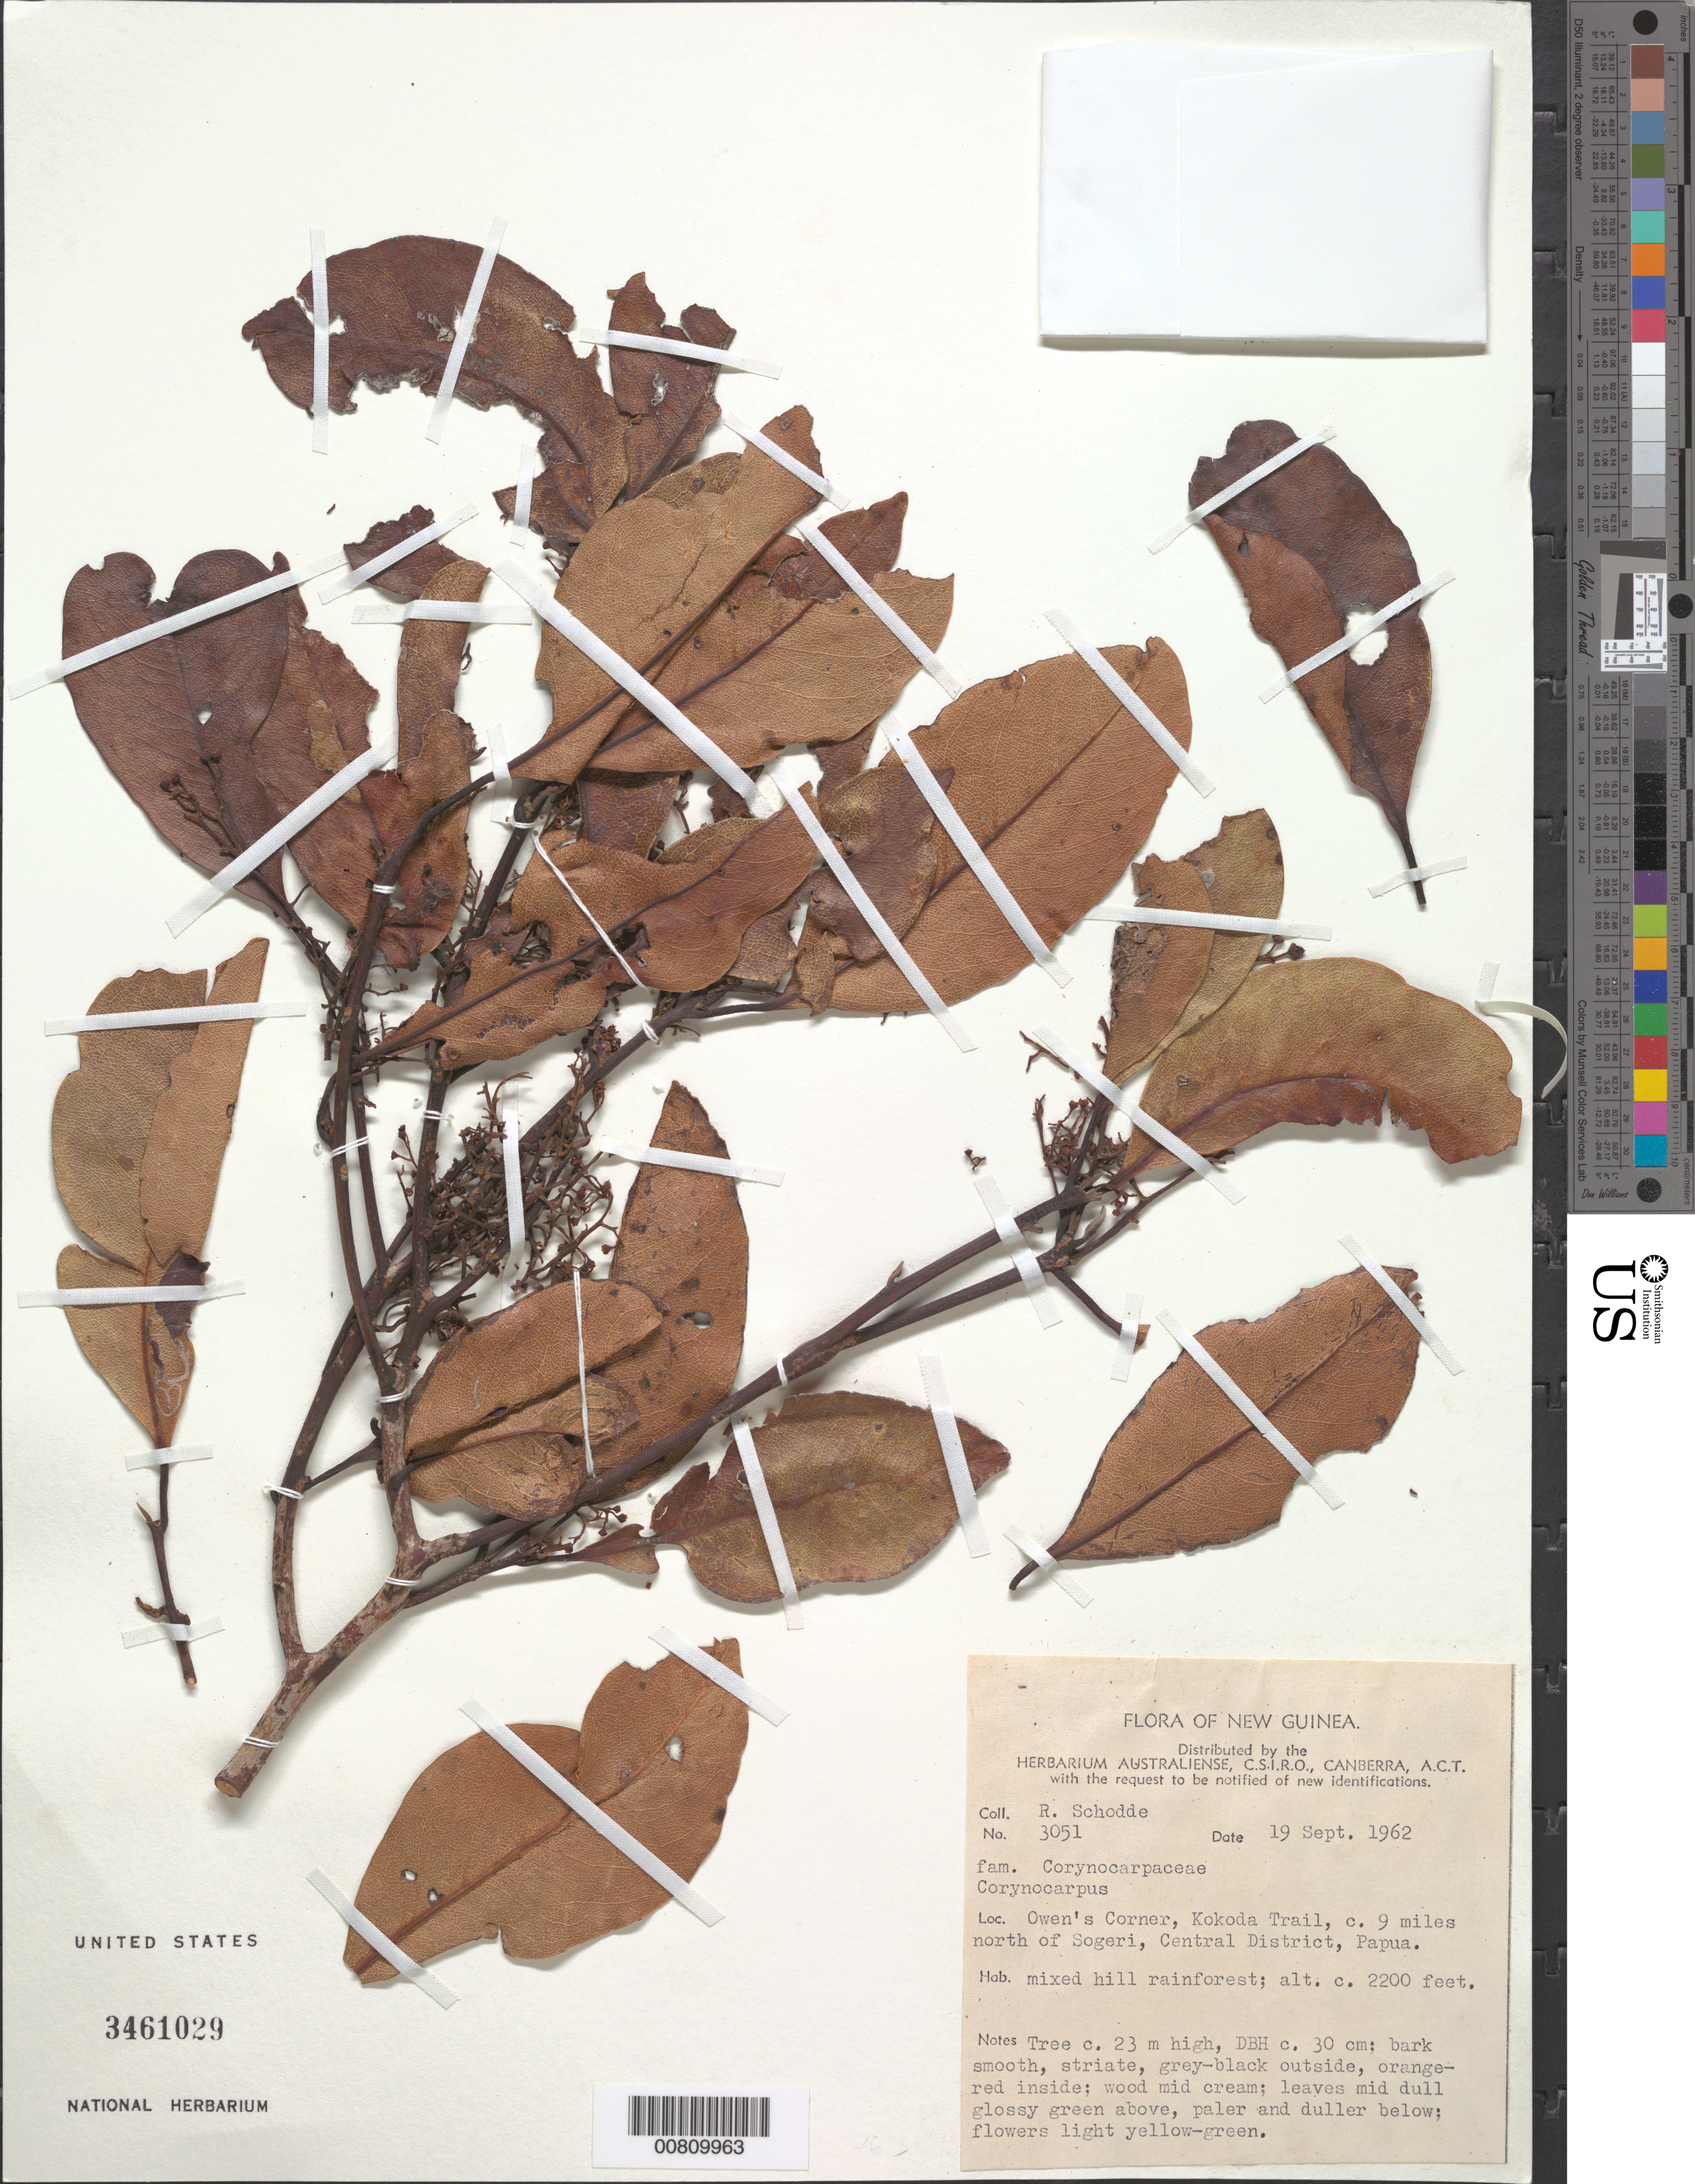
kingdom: Plantae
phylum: Tracheophyta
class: Magnoliopsida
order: Cucurbitales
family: Corynocarpaceae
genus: Corynocarpus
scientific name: Corynocarpus sp.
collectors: R. Schodde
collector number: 3051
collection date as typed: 19 Sep 1962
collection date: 1962-09-19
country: Papua New Guinea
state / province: Central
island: New Guinea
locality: Owen's Corner, Kokoda Trails, N of Sogeri.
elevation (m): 671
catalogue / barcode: US 3461029